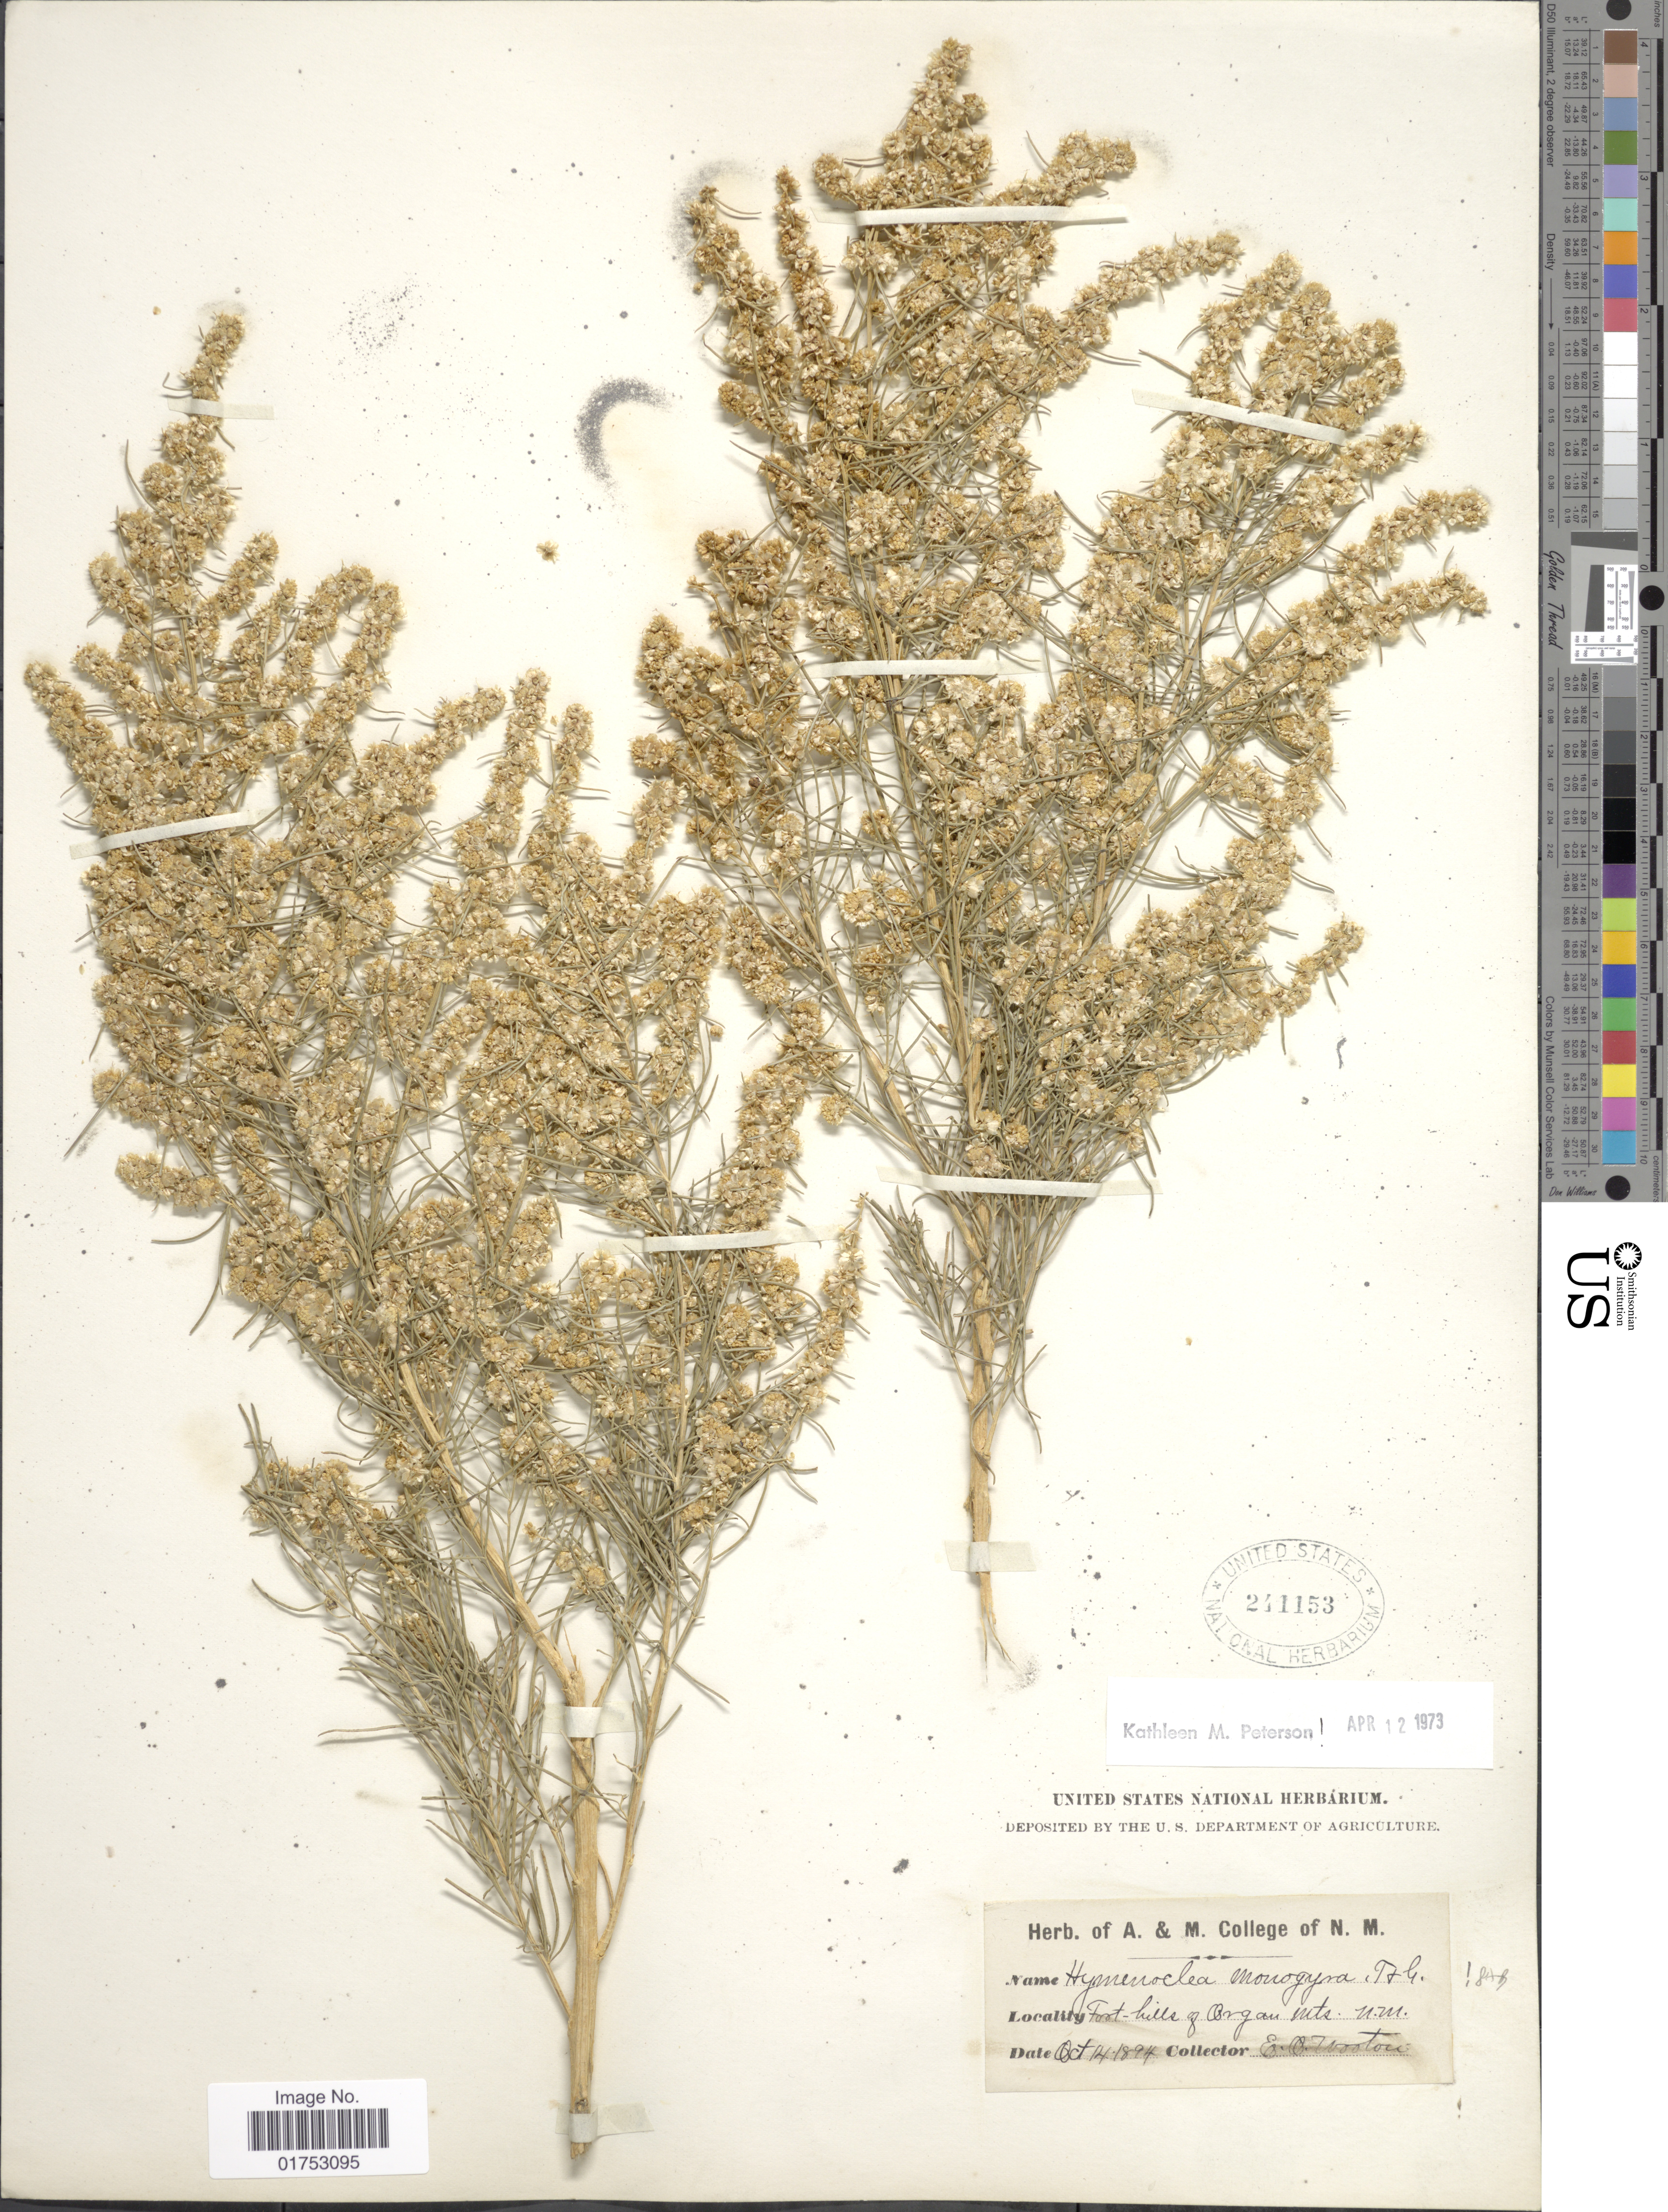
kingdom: Plantae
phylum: Tracheophyta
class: Magnoliopsida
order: Asterales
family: Asteraceae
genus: Hymenoclea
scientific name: Hymenoclea monogyra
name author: Torr. & A. Gray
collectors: E. O. Wooton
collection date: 1894-10-14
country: United States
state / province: New Mexico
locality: Foot-hillsof Organ Mts., N. M.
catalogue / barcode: US 241153